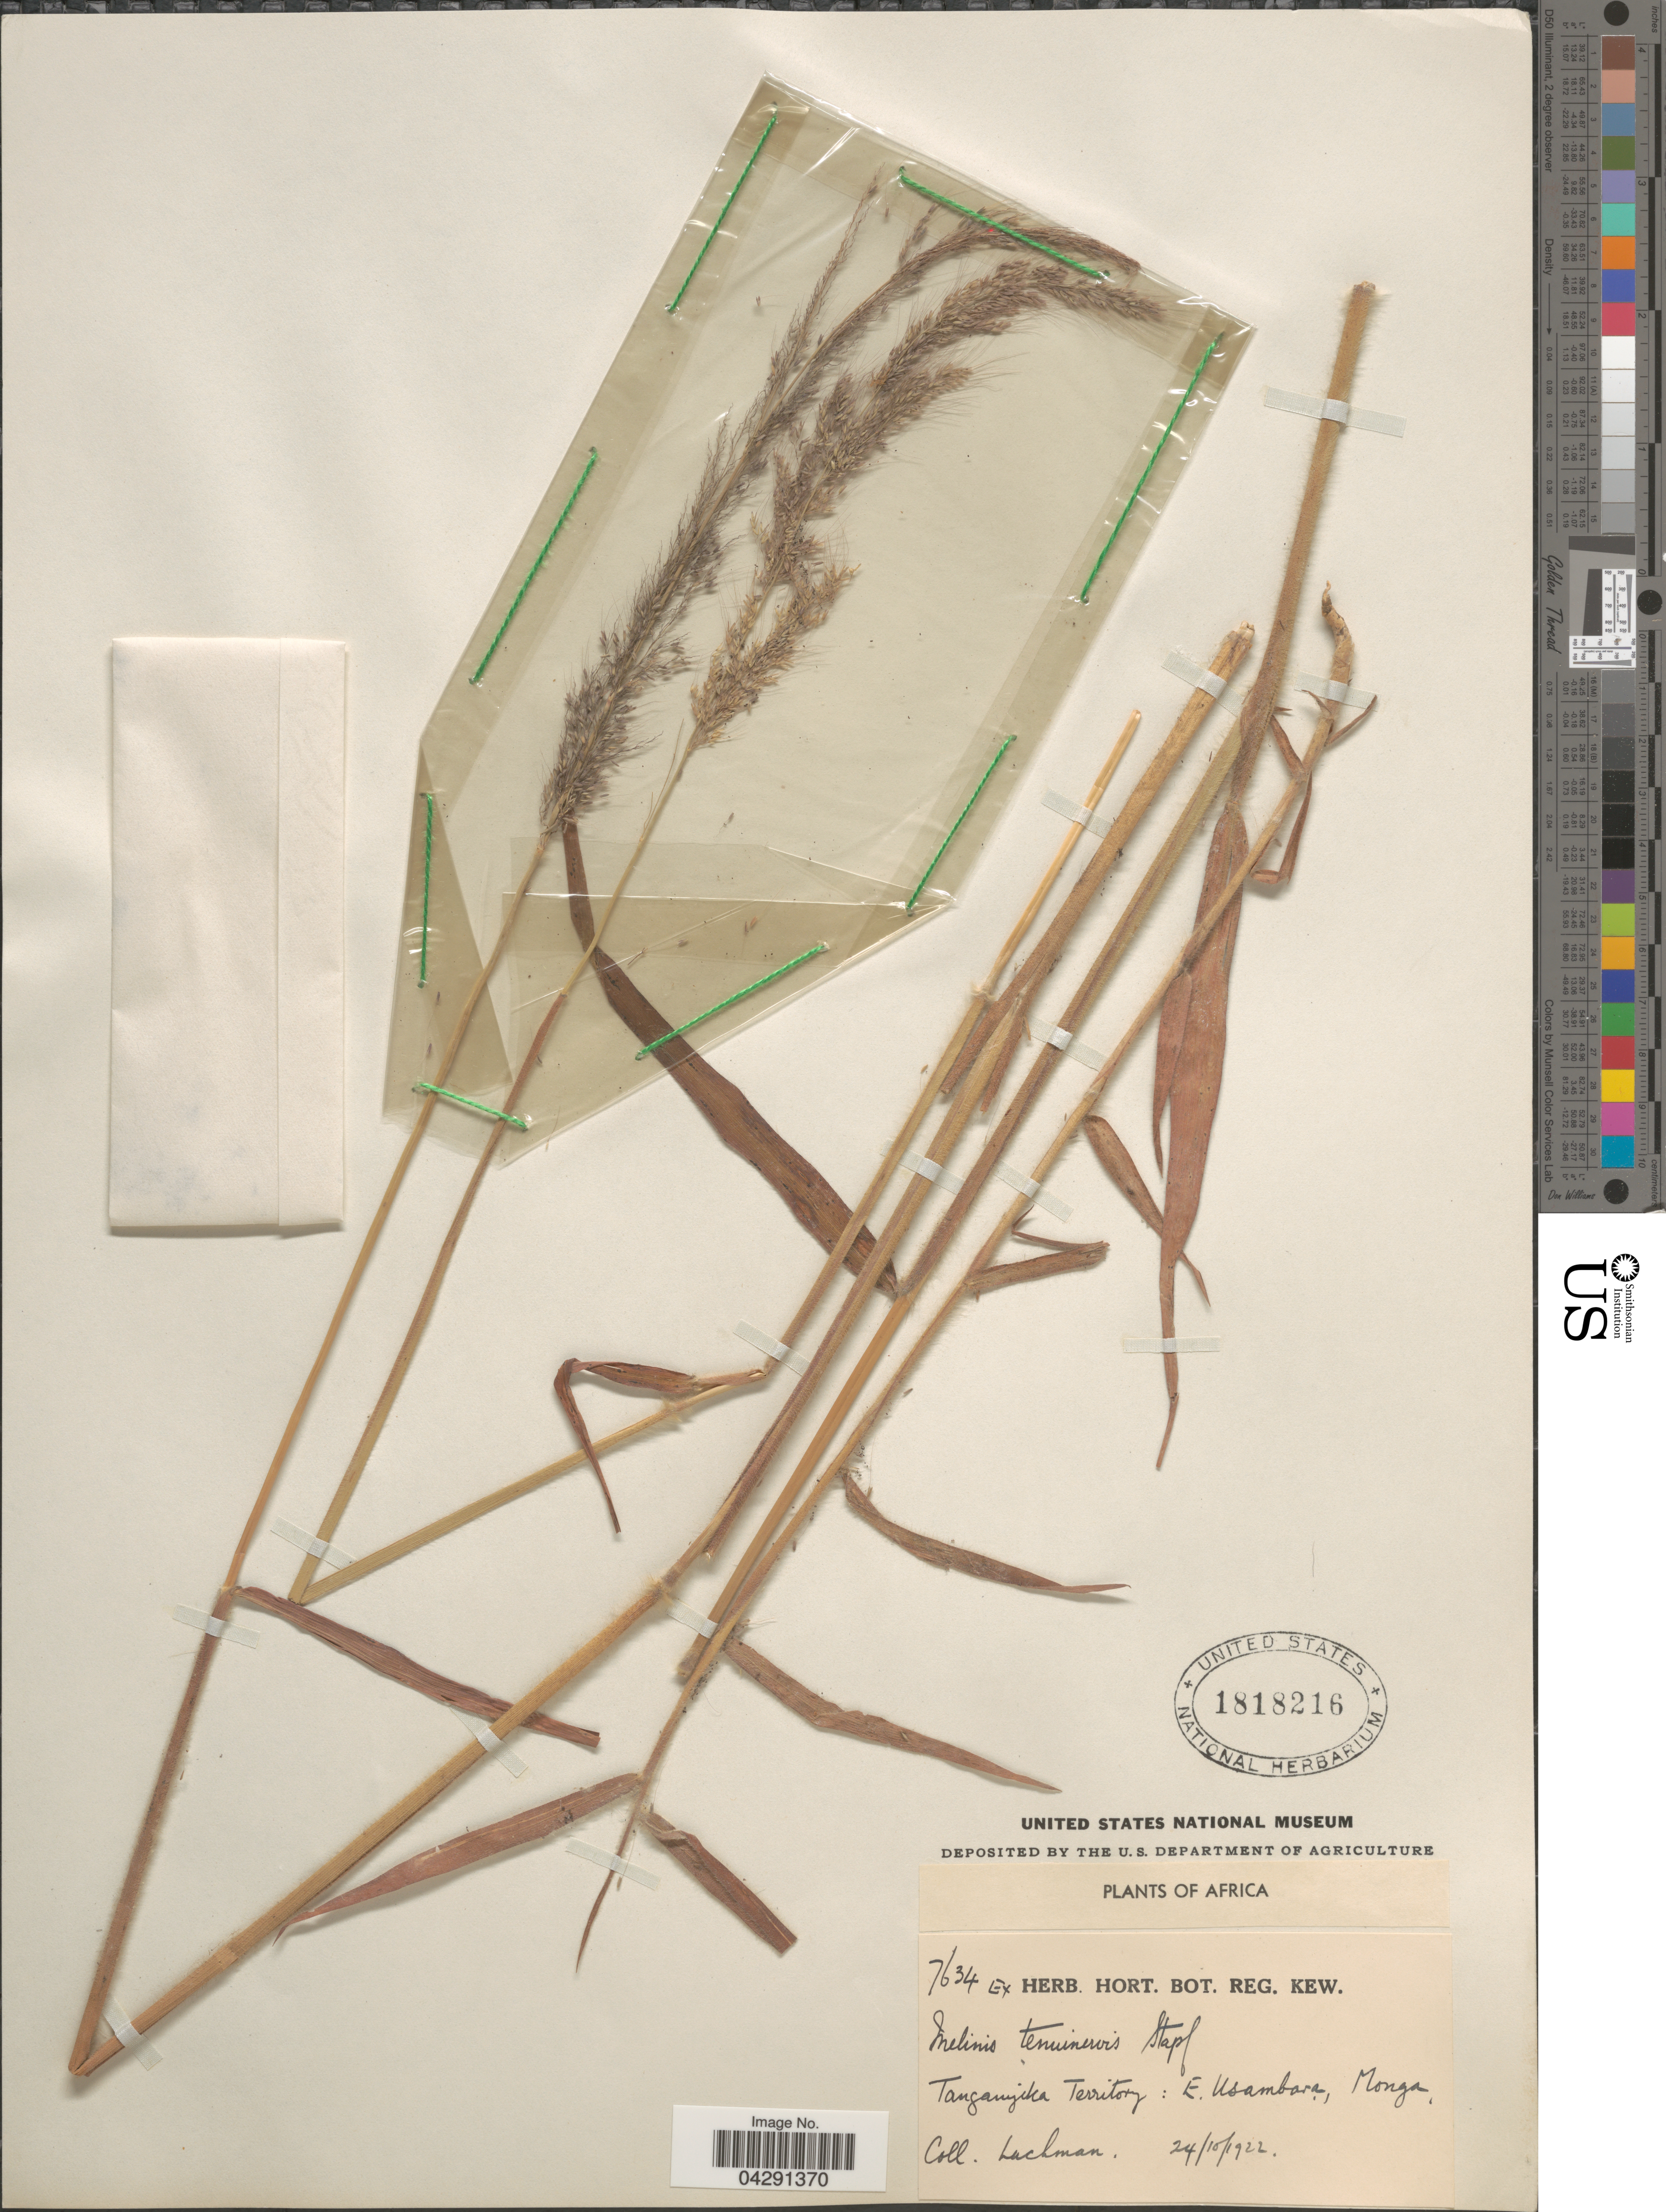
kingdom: Plantae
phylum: Tracheophyta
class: Liliopsida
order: Poales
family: Poaceae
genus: Melinis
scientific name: Melinis minutiflora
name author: P. Beauv.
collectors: Lachman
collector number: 7634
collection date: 1922-10-24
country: Tanzania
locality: Tanganyika Territory: E. Usambara, Monga.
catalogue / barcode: US 1818216